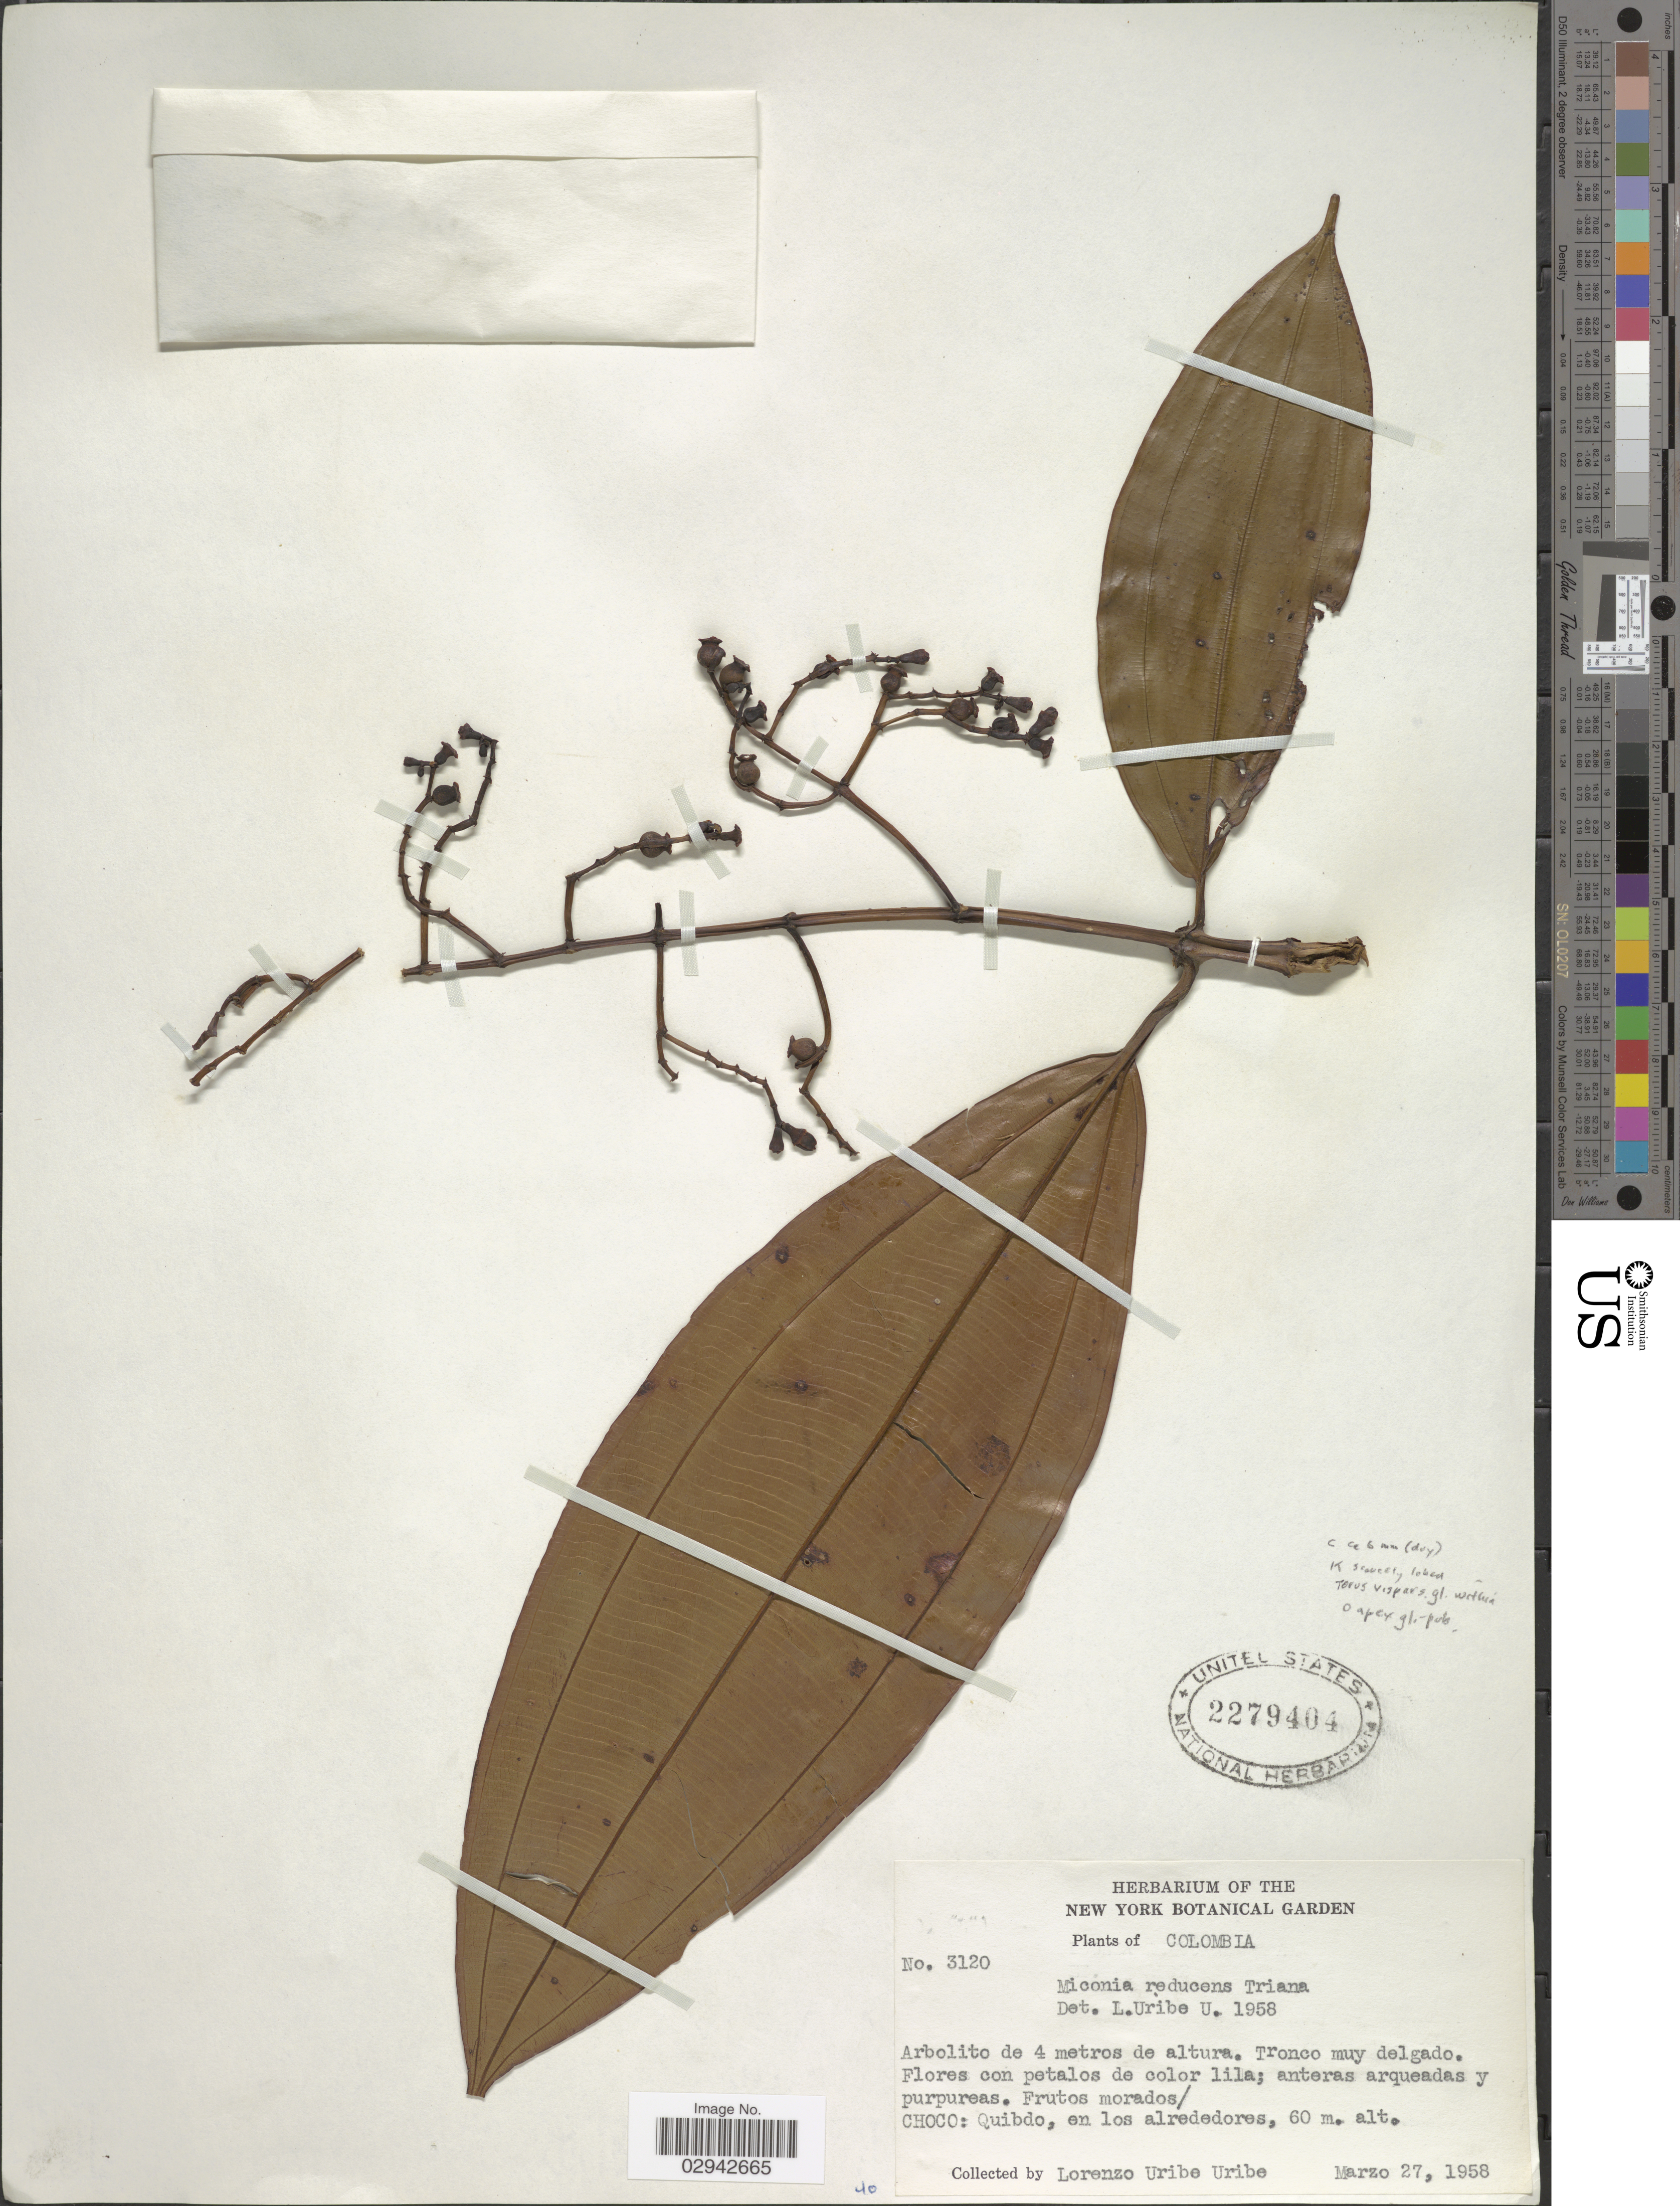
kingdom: Plantae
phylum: Tracheophyta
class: Magnoliopsida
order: Myrtales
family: Melastomataceae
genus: Miconia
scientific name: Miconia reducens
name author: Triana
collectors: L. Uribe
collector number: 3120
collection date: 1958-03-27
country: Colombia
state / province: Chocó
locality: Quibdo, en los alrededores.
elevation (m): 60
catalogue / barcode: US 2279404